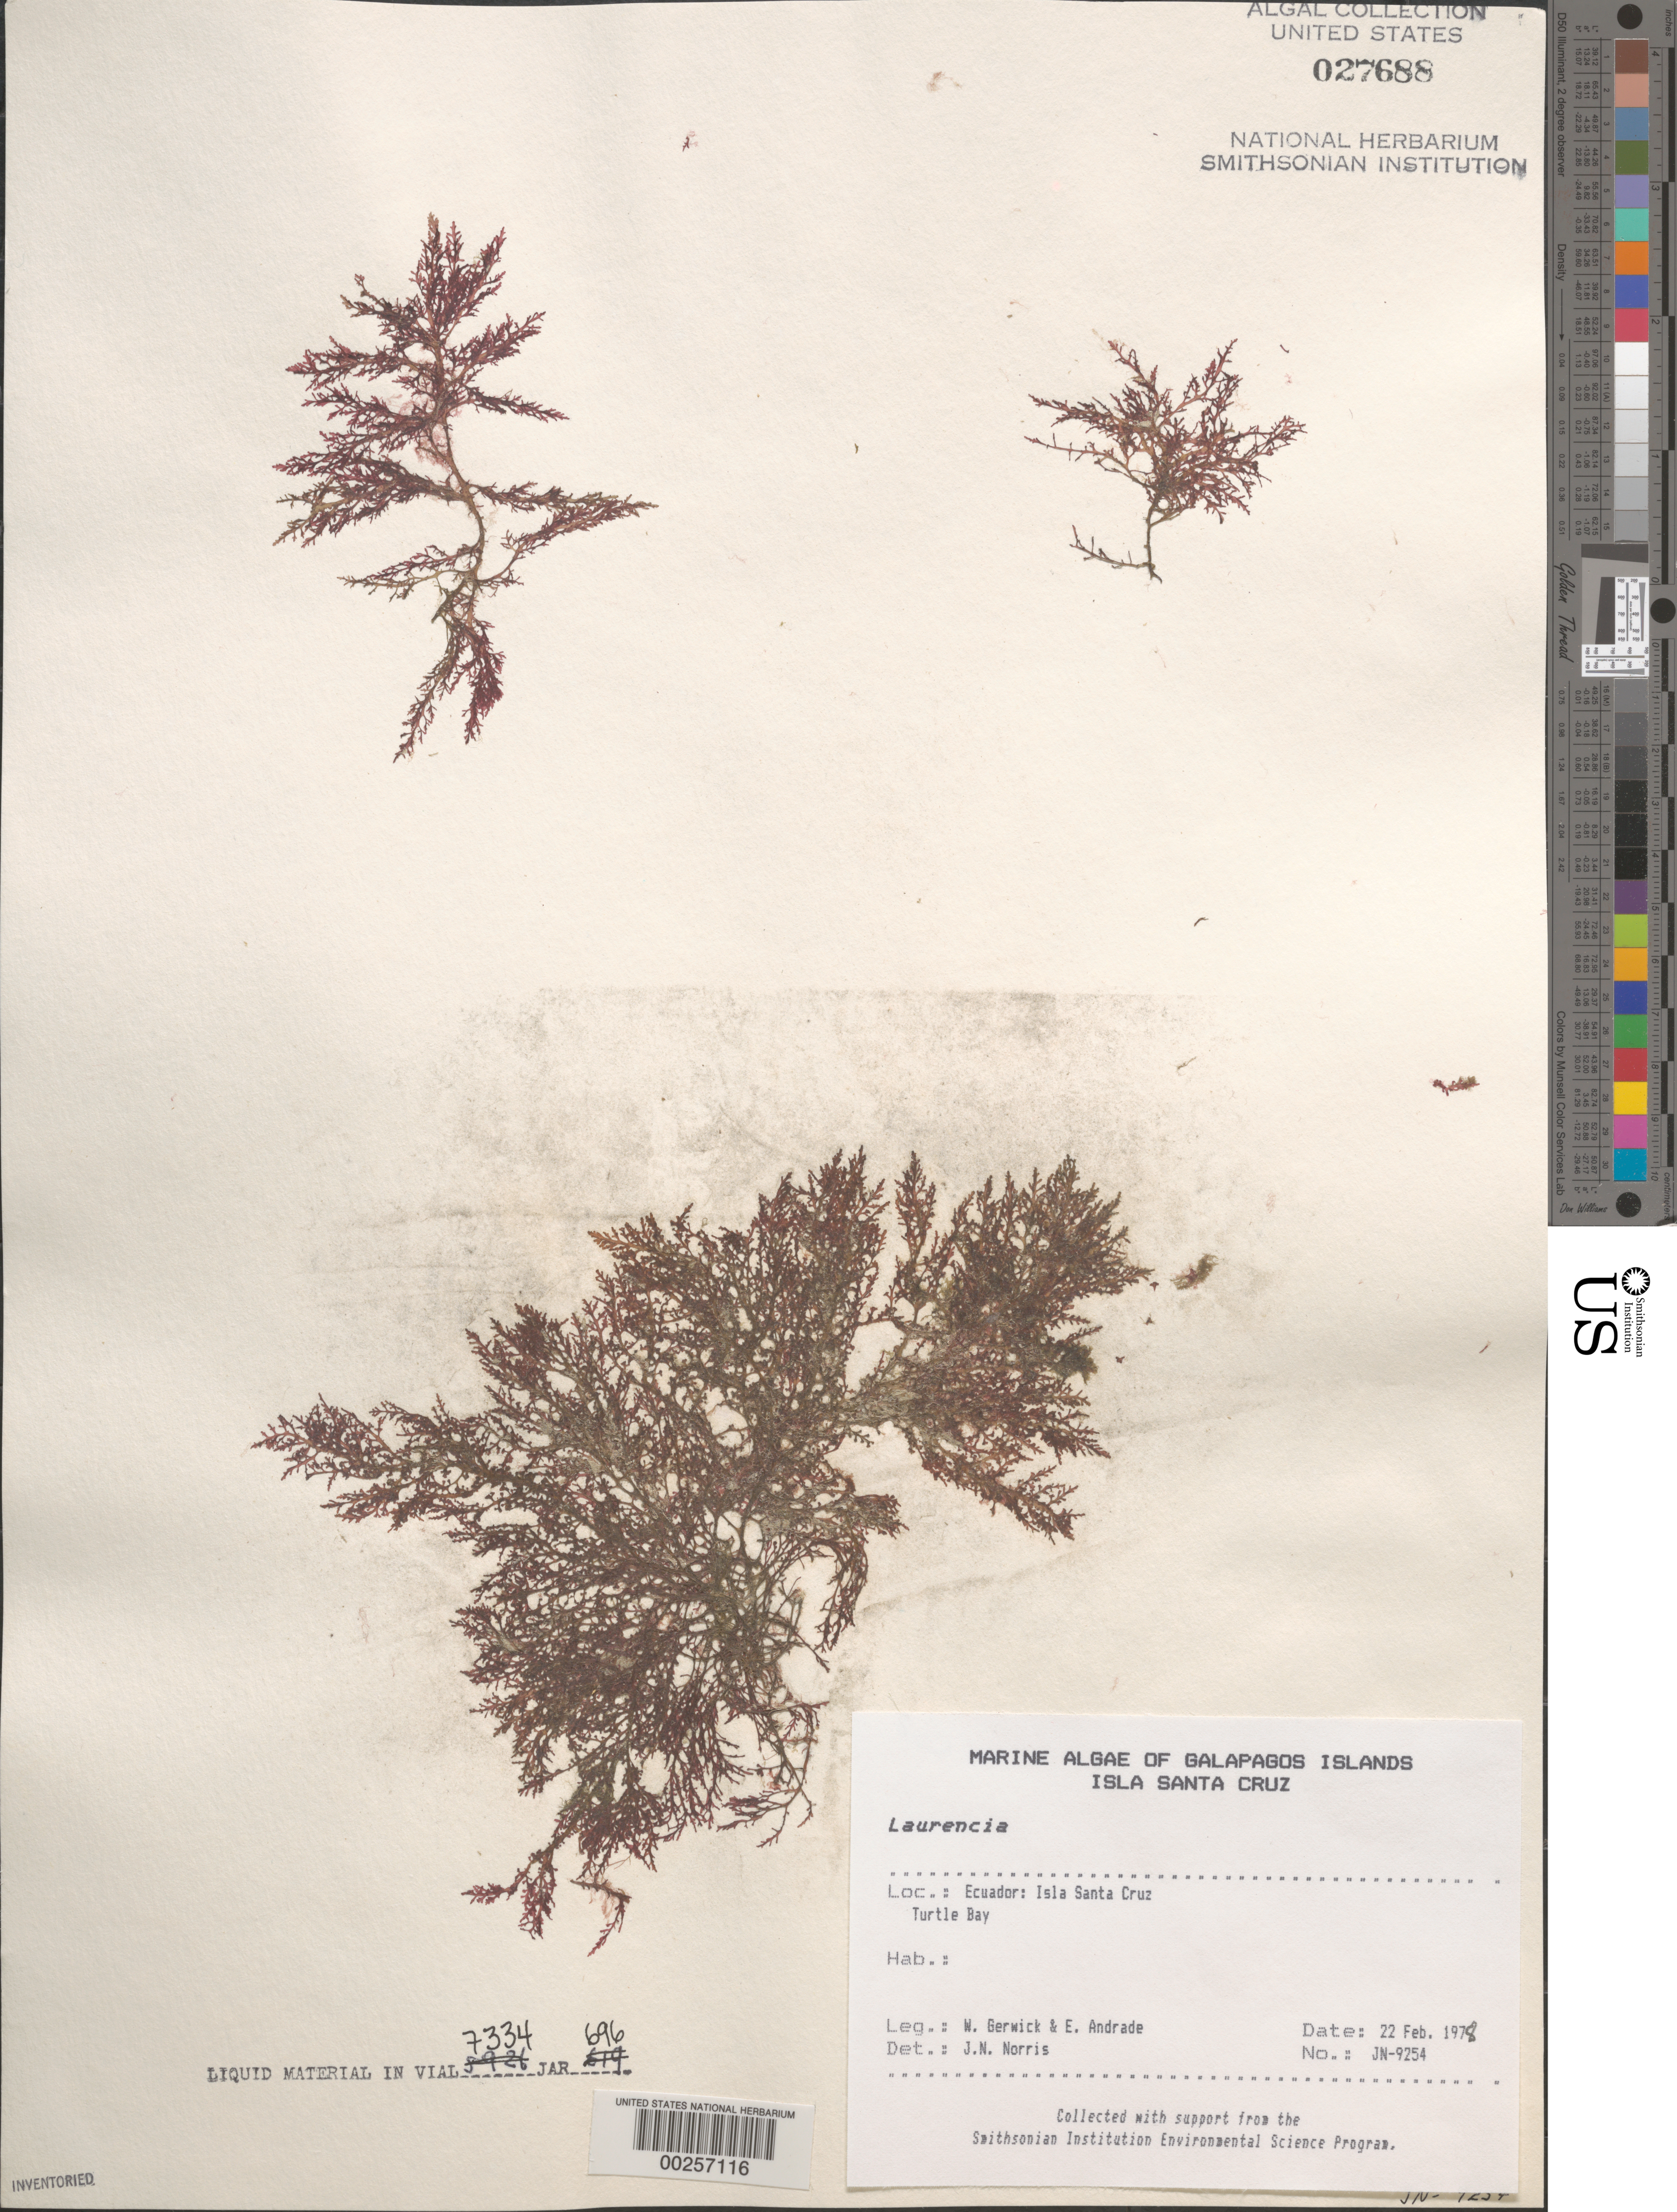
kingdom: Plantae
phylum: Rhodophyta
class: Florideophyceae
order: Ceramiales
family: Rhodomelaceae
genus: Laurencia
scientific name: Laurencia sp.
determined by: Norris, James N.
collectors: W. Gerwick & E. Andrade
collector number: Jn-9254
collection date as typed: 22 Feb 1978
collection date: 1978-02-22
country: Ecuador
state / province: Colón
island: Santa Cruz [Indefatigable, Chaves]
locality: Turtle Bay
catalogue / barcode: US 27688